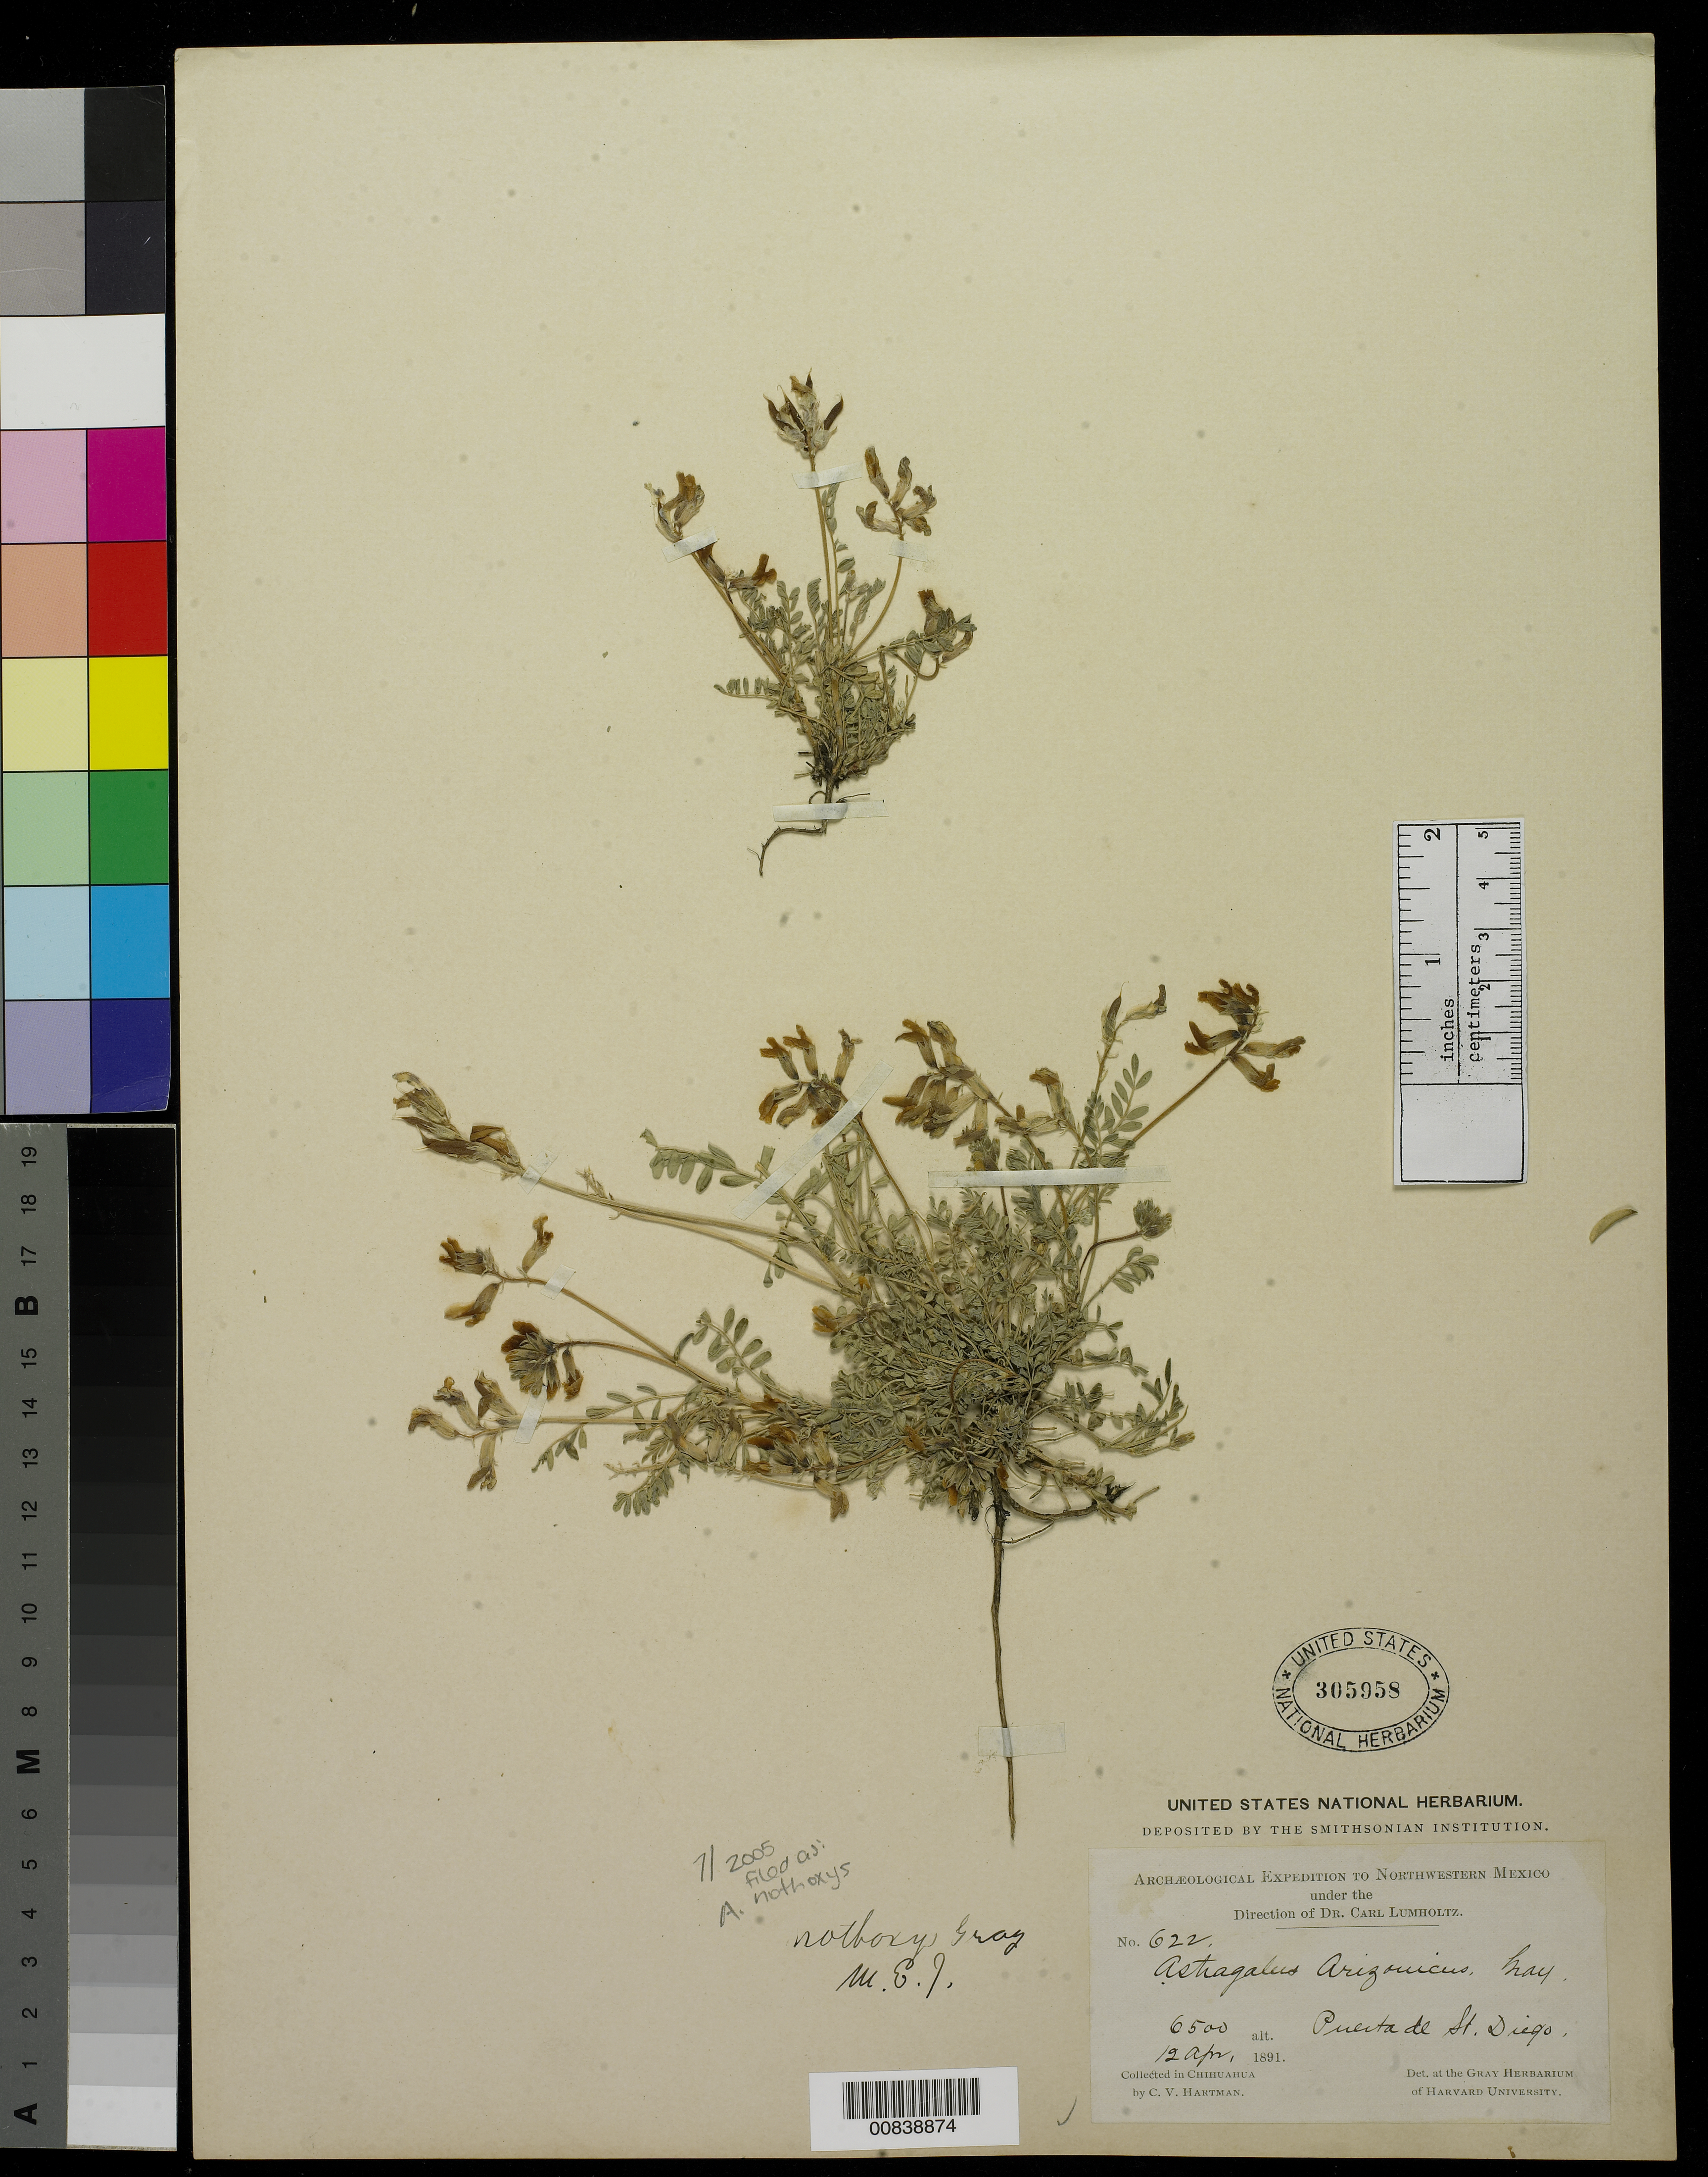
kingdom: Plantae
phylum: Tracheophyta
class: Magnoliopsida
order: Fabales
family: Fabaceae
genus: Astragalus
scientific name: Astragalus nothoxys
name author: A. Gray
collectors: C. V. Hartman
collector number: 622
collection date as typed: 12 Apr 1891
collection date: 1891-04-12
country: Mexico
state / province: Chihuahua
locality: Puerta de St. Diego.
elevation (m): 1981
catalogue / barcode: US 305958